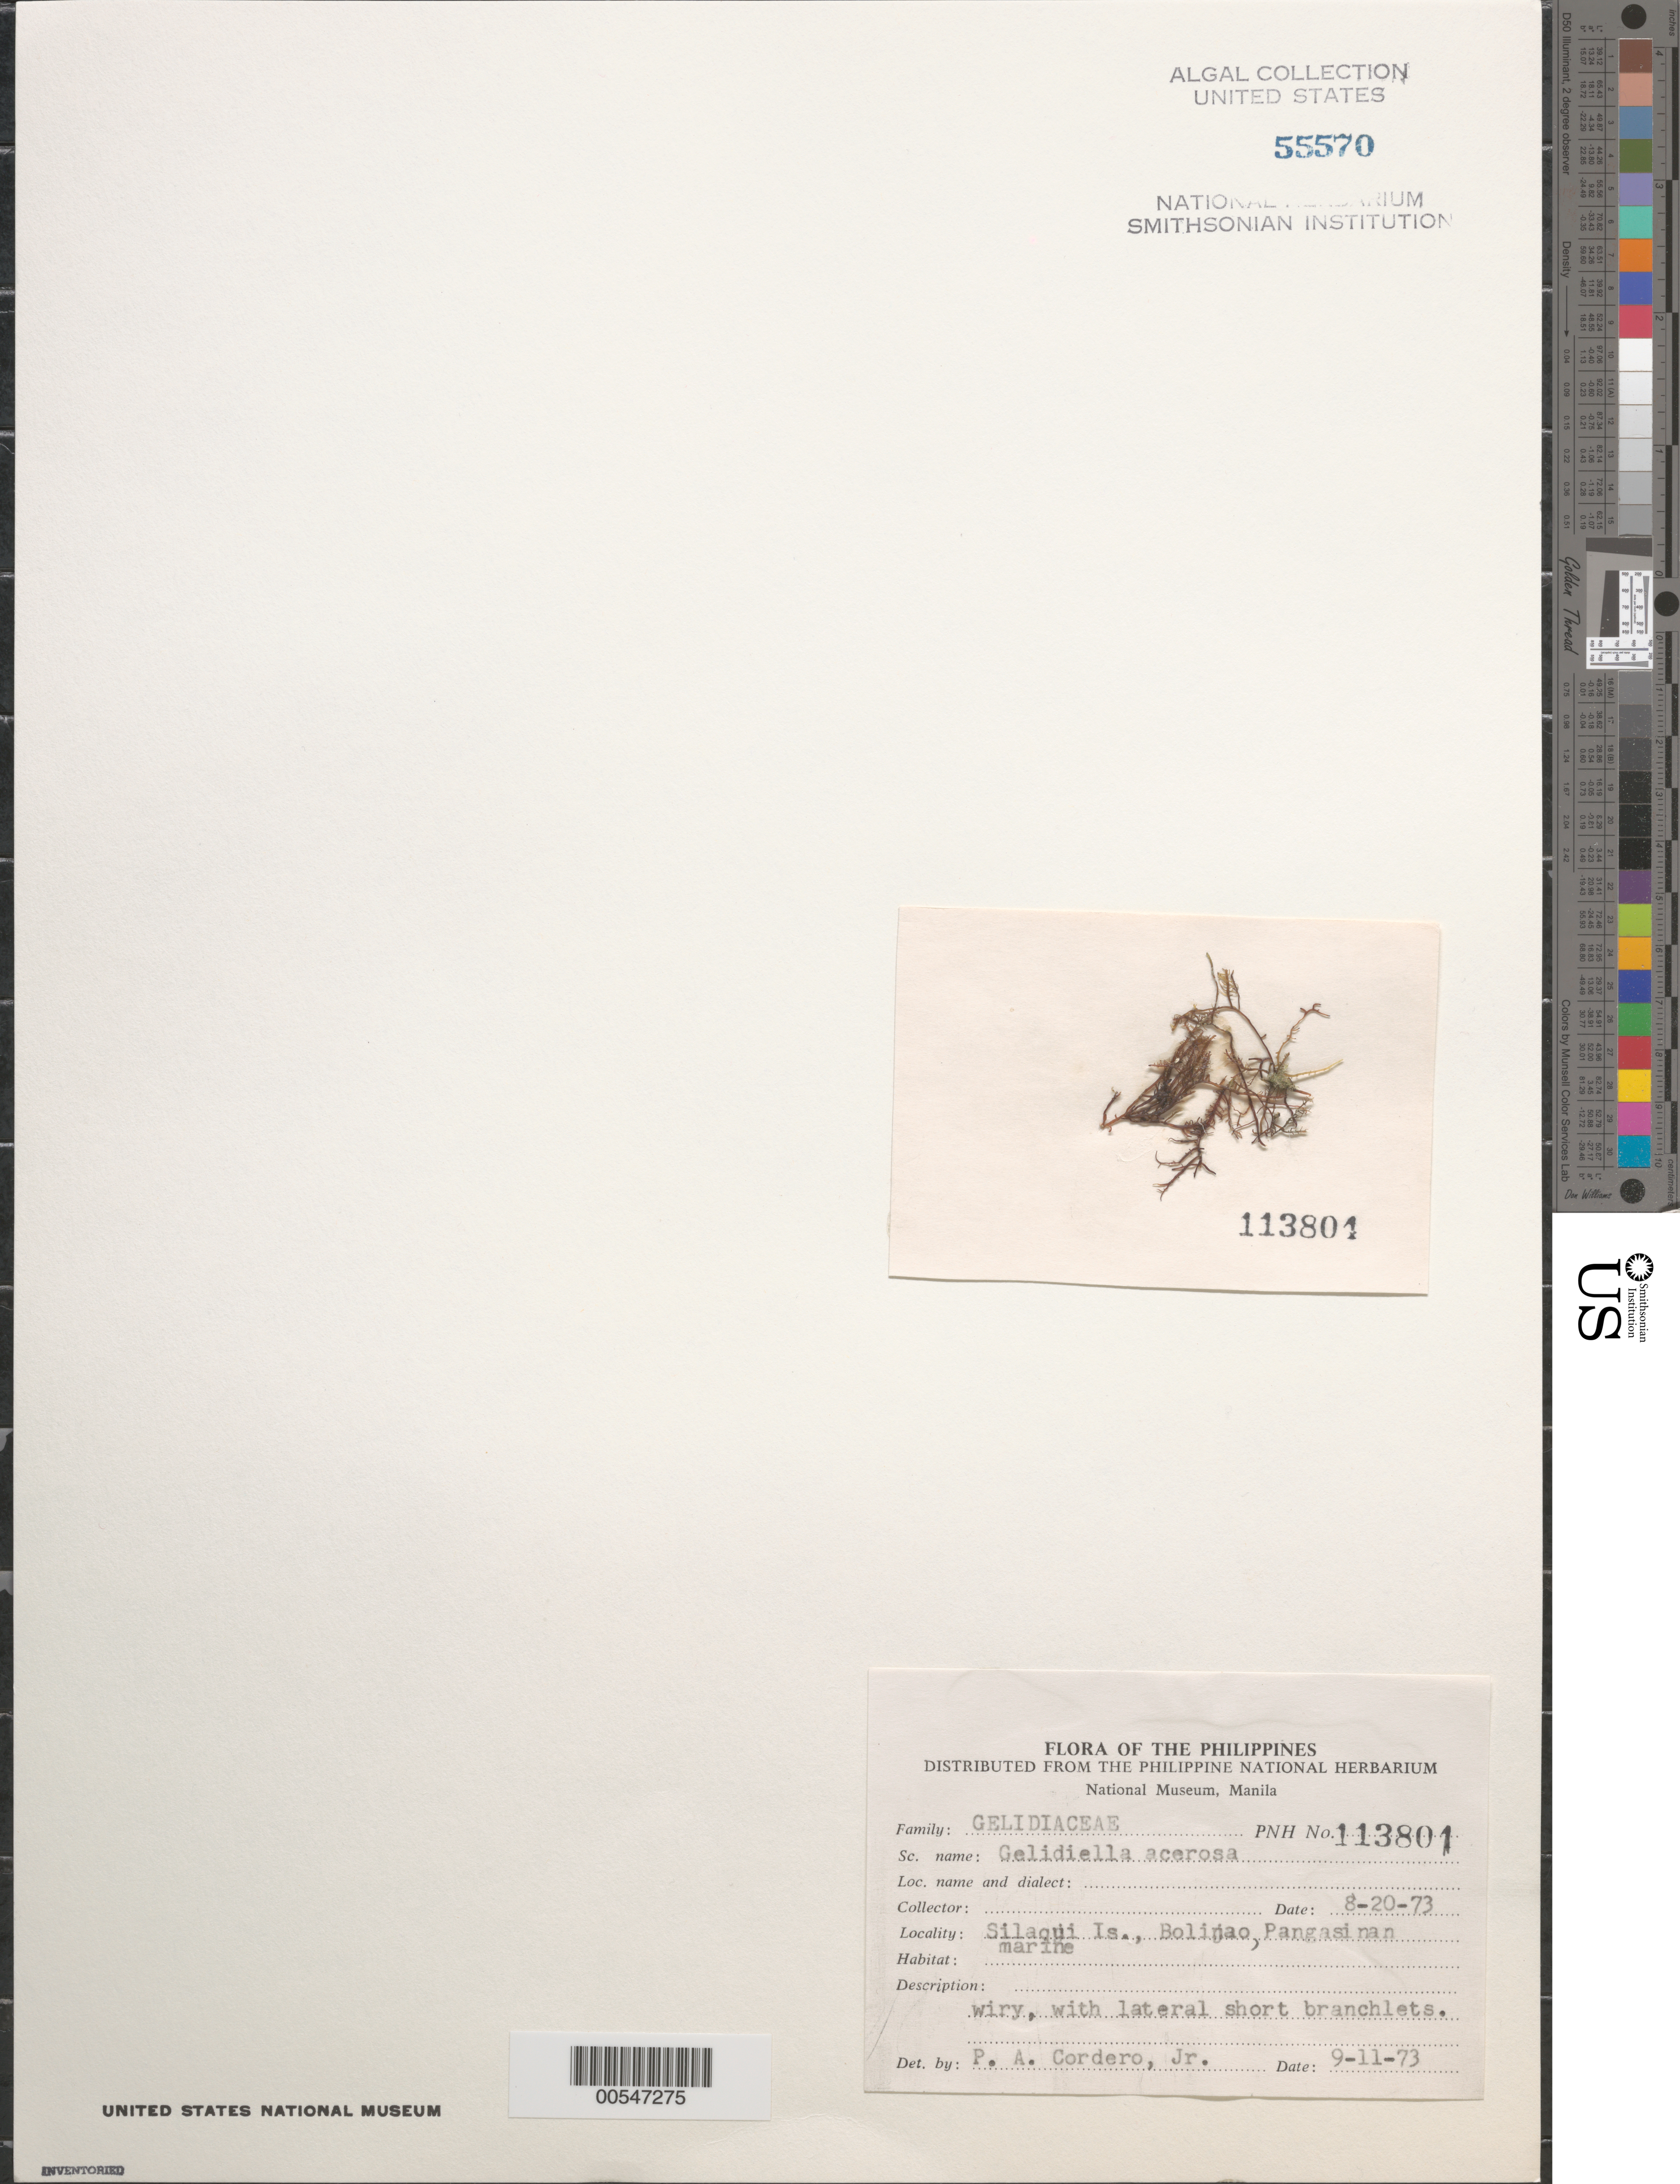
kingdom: Plantae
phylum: Rhodophyta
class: Florideophyceae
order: Gelidiales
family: Gelidiellaceae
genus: Gelidiella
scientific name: Gelidiella acerosa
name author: (Forssk.) Feldmann & G. Hamel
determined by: Cordero, P. A., Jr.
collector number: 113801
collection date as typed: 20 Aug 1973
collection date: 1973-08-20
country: Philippines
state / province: Ilocos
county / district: Pangasinan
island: Luzon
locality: Silaqui Island, Bolinao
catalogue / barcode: US 55570